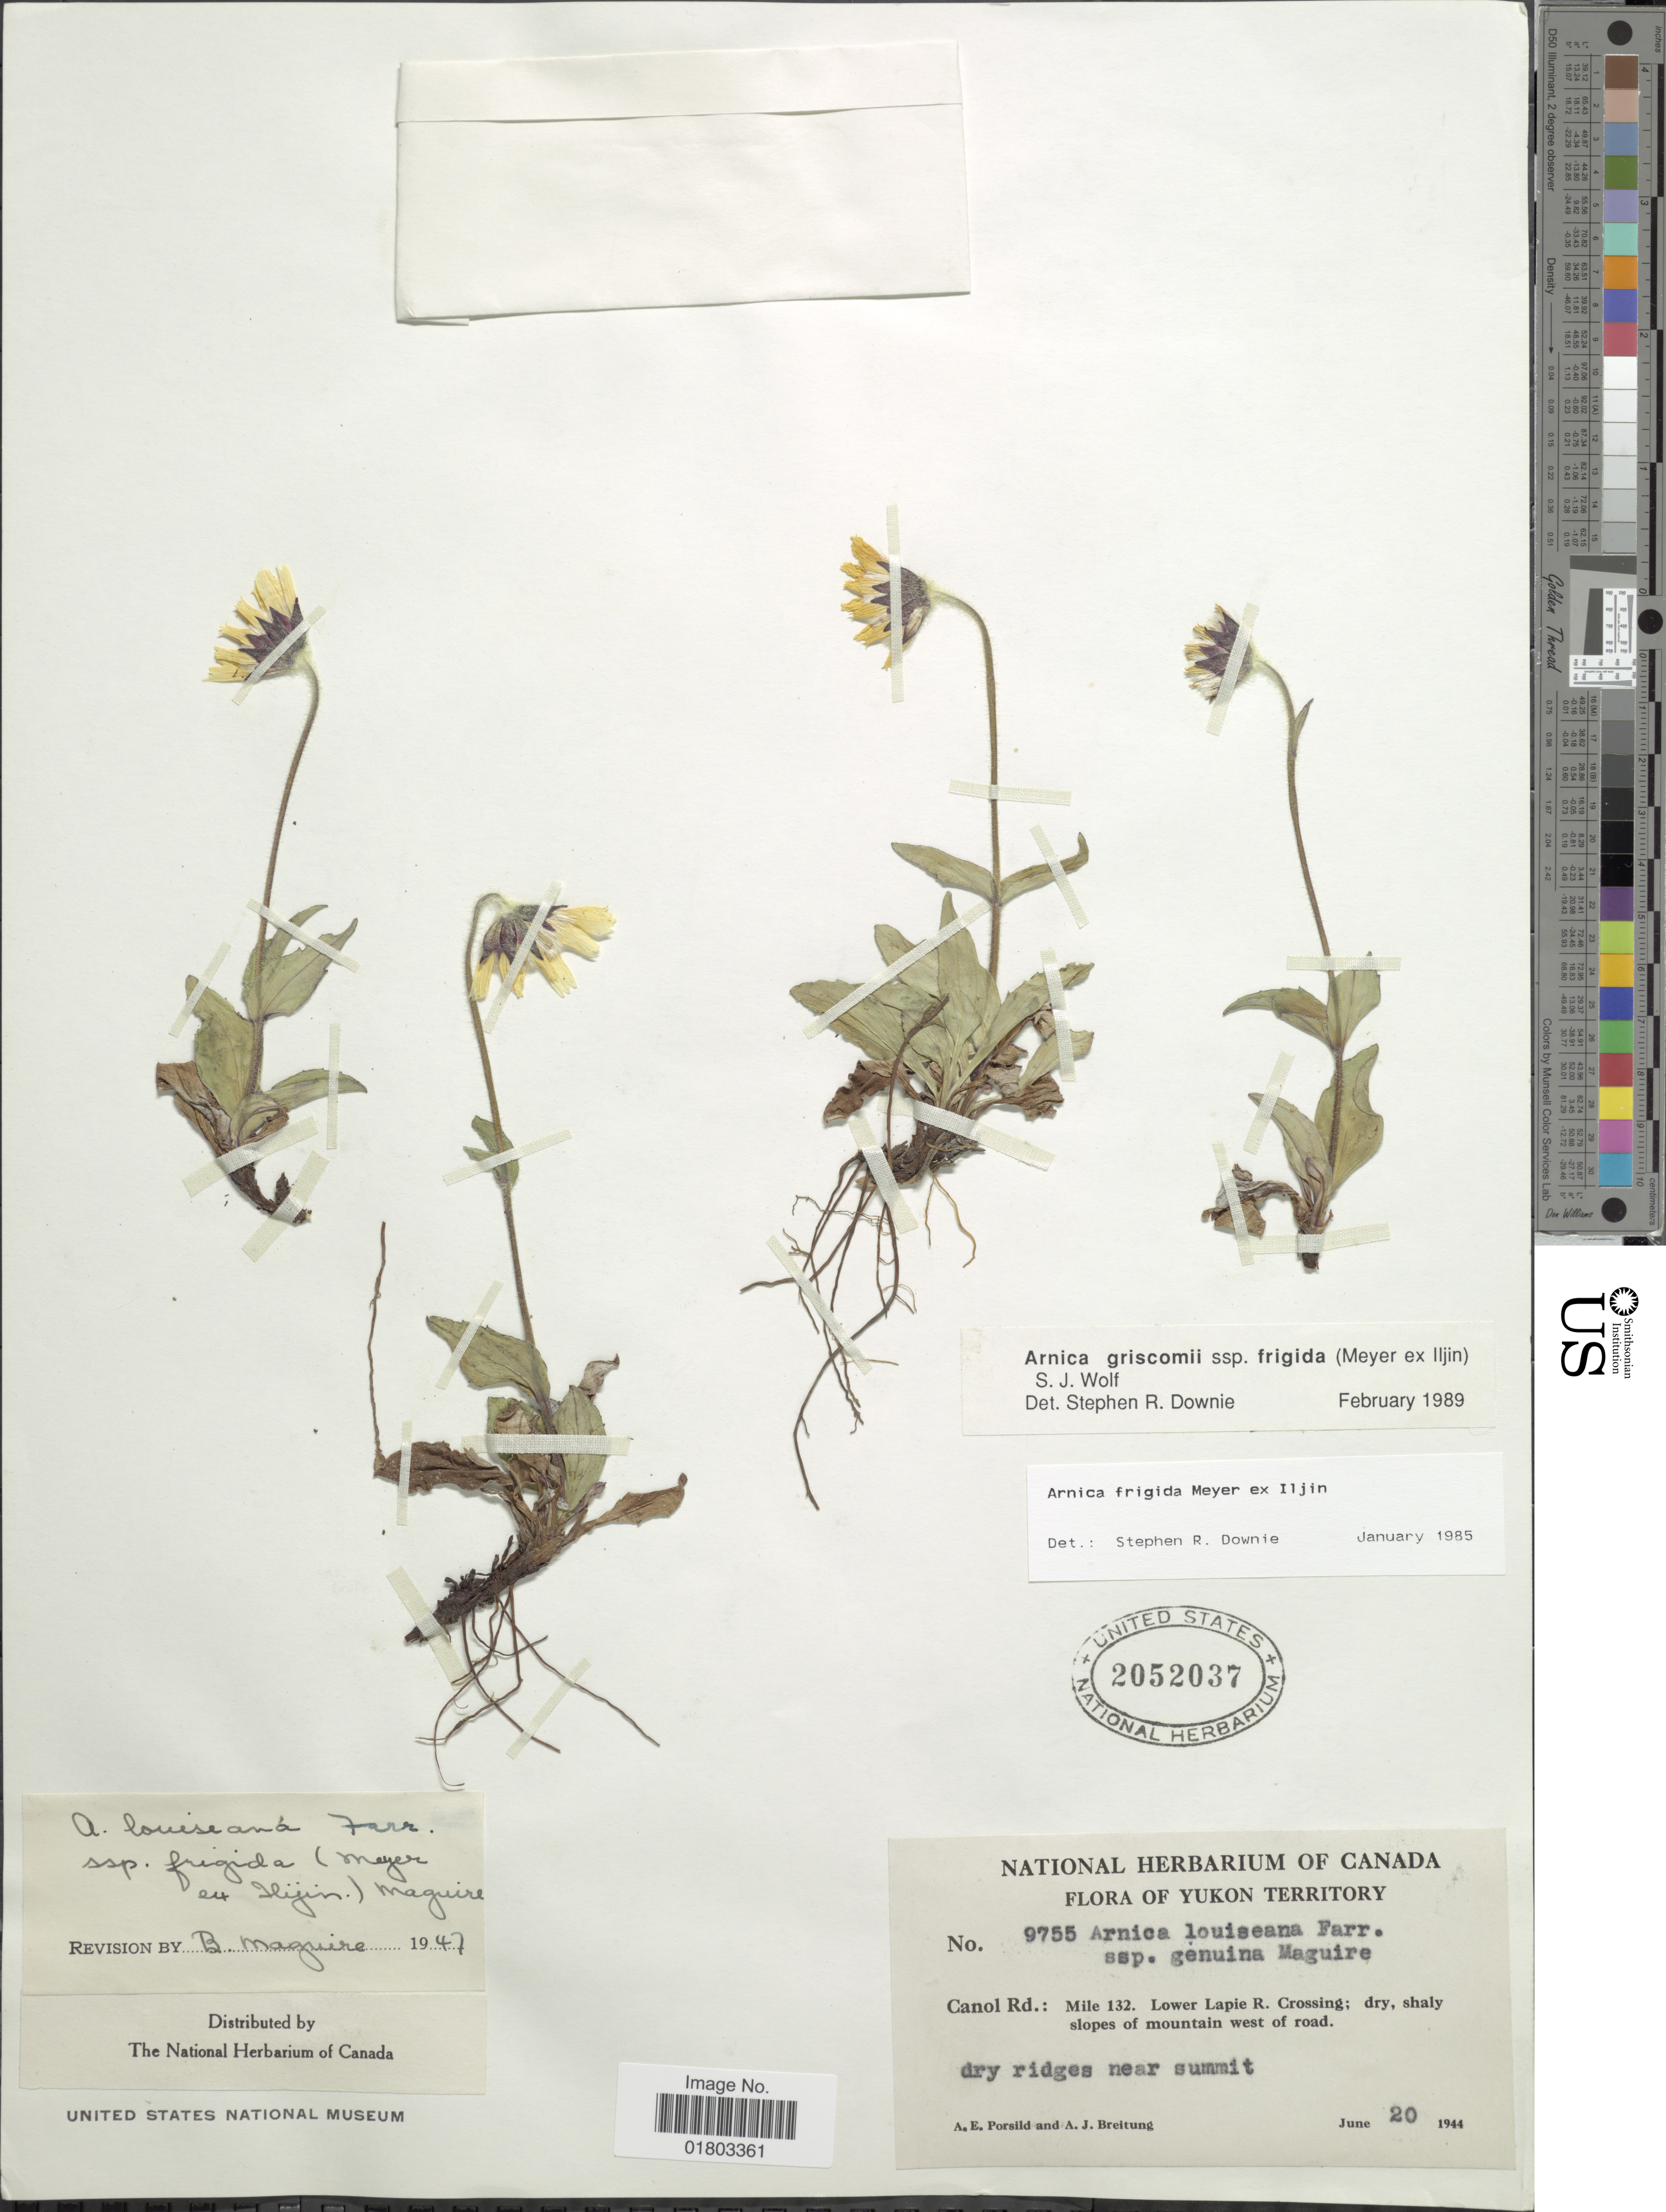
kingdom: Plantae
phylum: Tracheophyta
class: Magnoliopsida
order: Asterales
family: Asteraceae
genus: Arnica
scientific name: Arnica griscomii subsp. frigida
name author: (C.A. Mey. ex Iljin) S.J. Wolf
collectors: A. E. Porsild & A. Breitung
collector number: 9755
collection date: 1944-06-20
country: Canada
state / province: Yukon Territory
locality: Canol Rd.: Mile 132.. Liwer Lapie R. Crossing; dry, shaly slopes of mountain west oof road, dry ridges near summit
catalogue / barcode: US 2052037